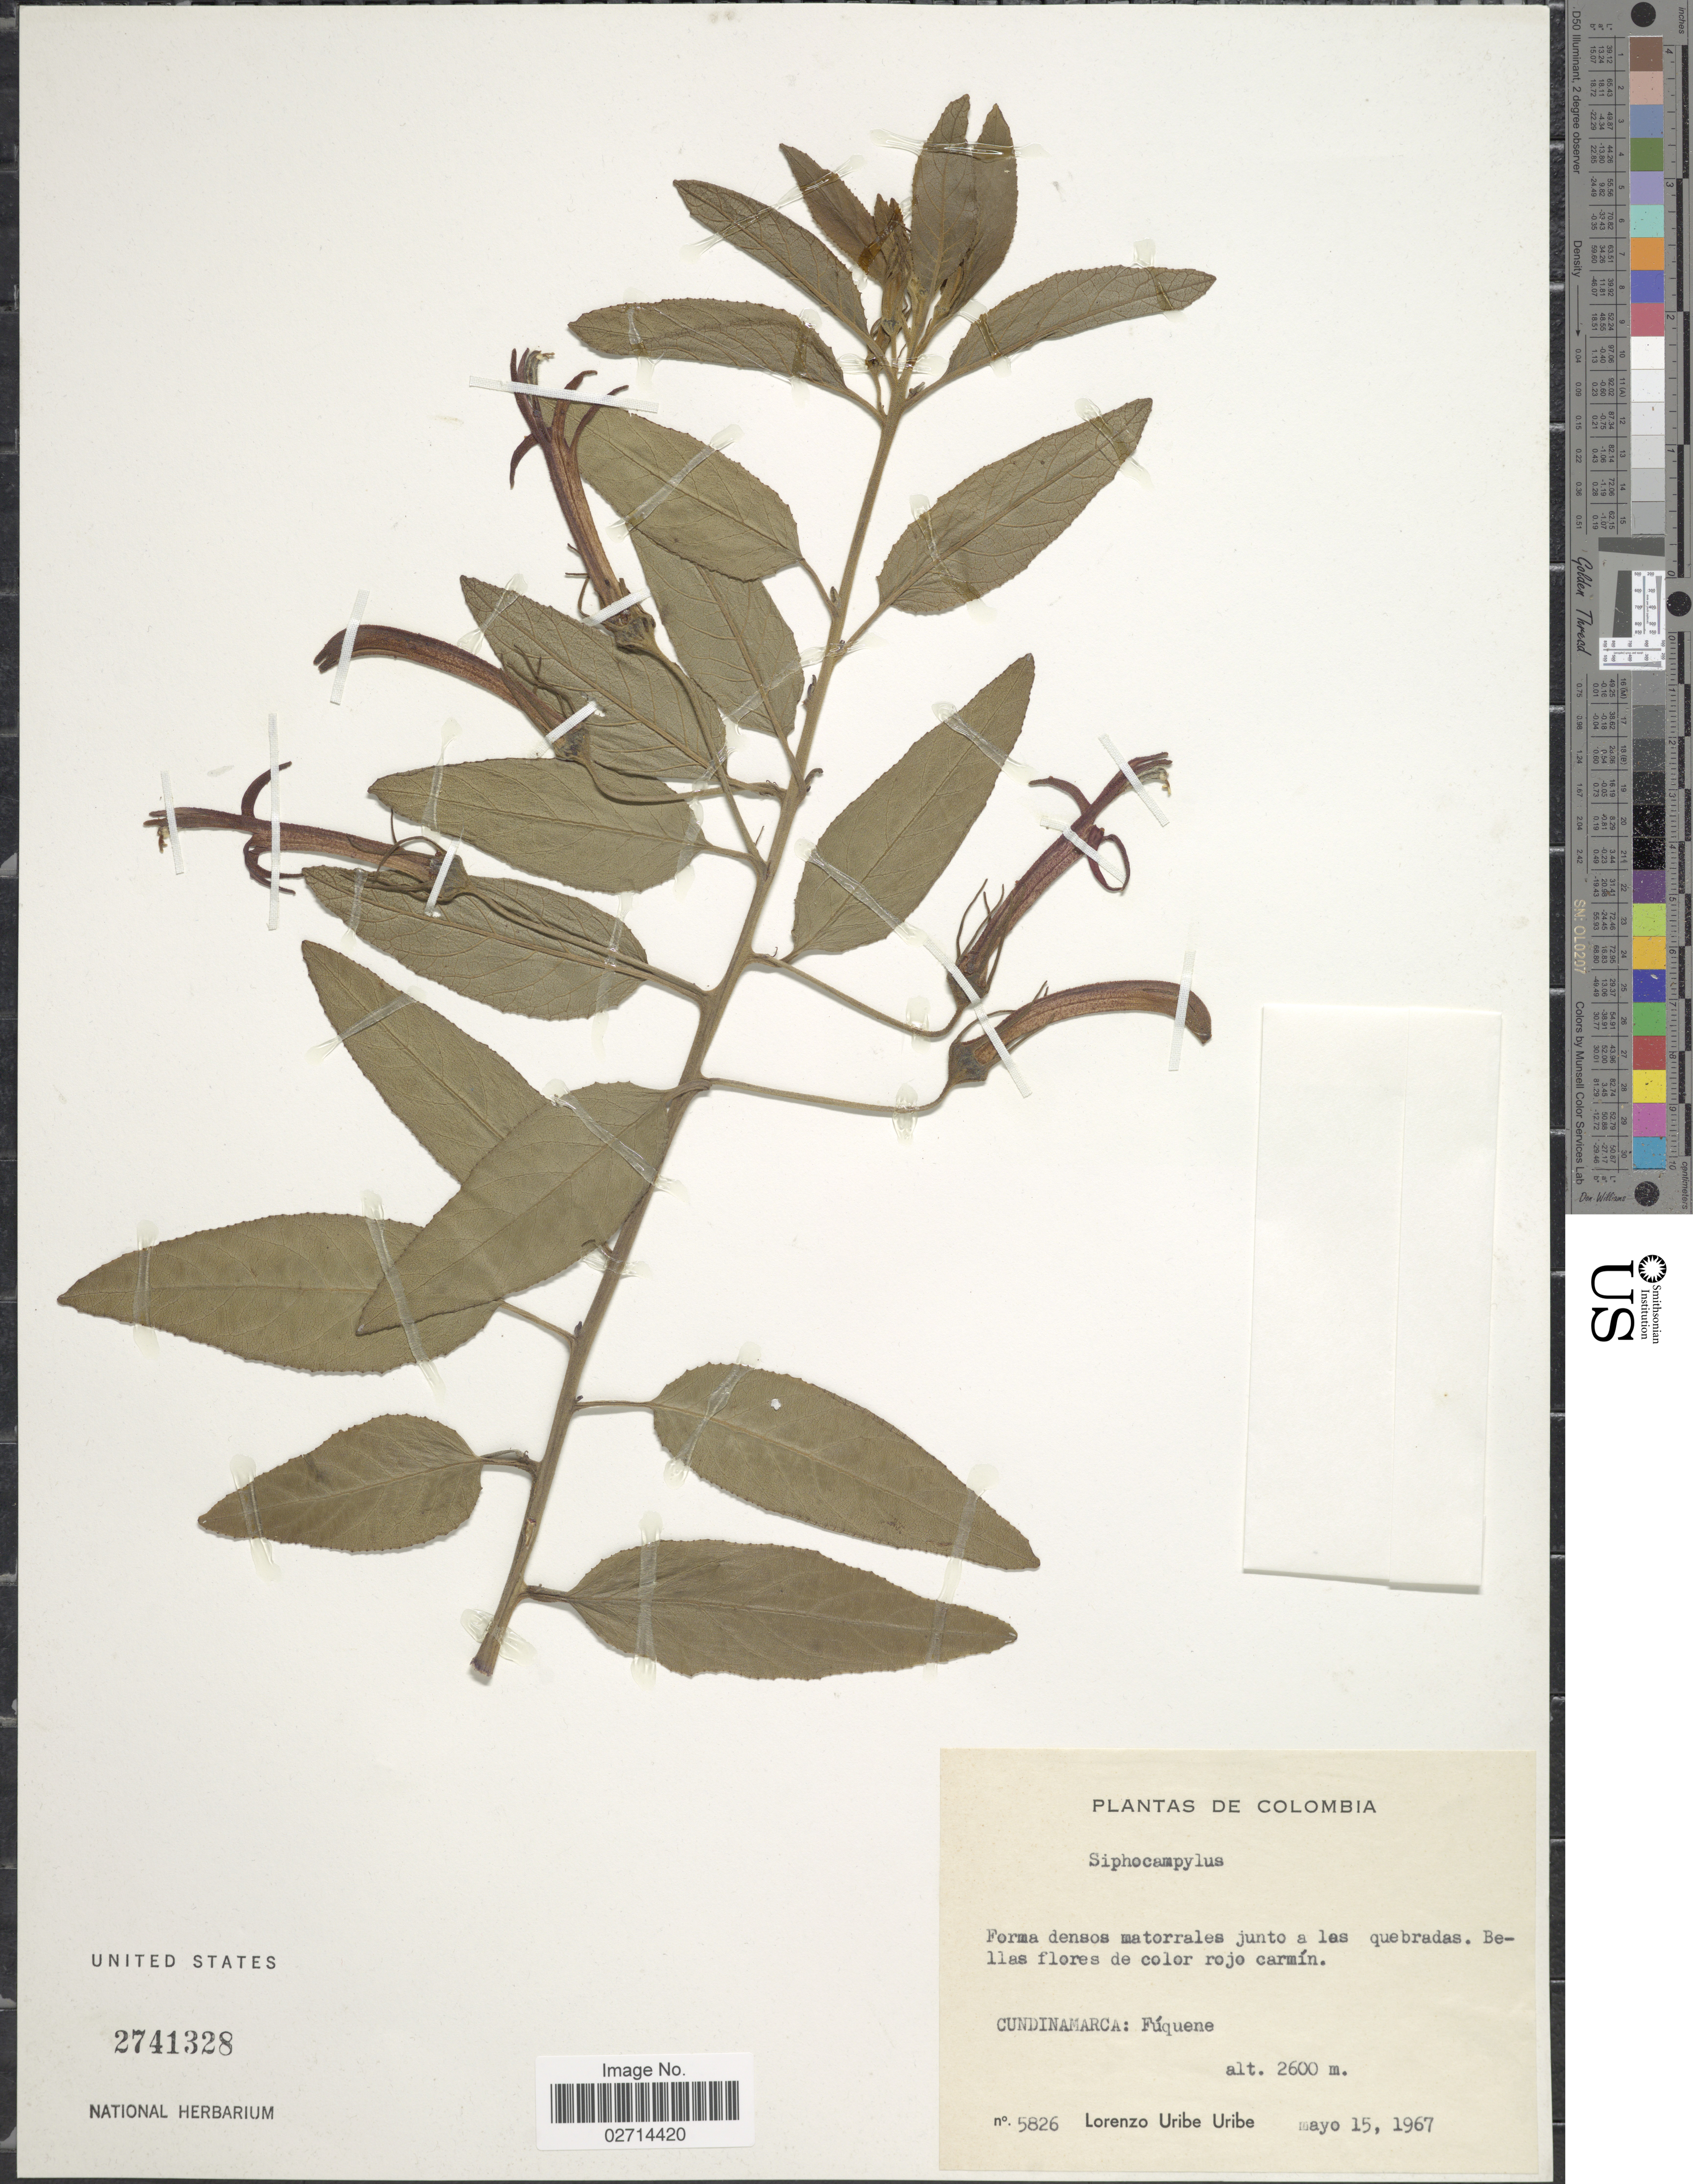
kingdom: Plantae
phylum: Tracheophyta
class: Magnoliopsida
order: Asterales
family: Campanulaceae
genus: Siphocampylus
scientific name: Siphocampylus sp.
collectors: L. Uribe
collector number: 5826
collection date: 1967-05-15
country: Colombia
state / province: Cundinamarca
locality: Fuquene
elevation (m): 2600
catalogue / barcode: US 2741328